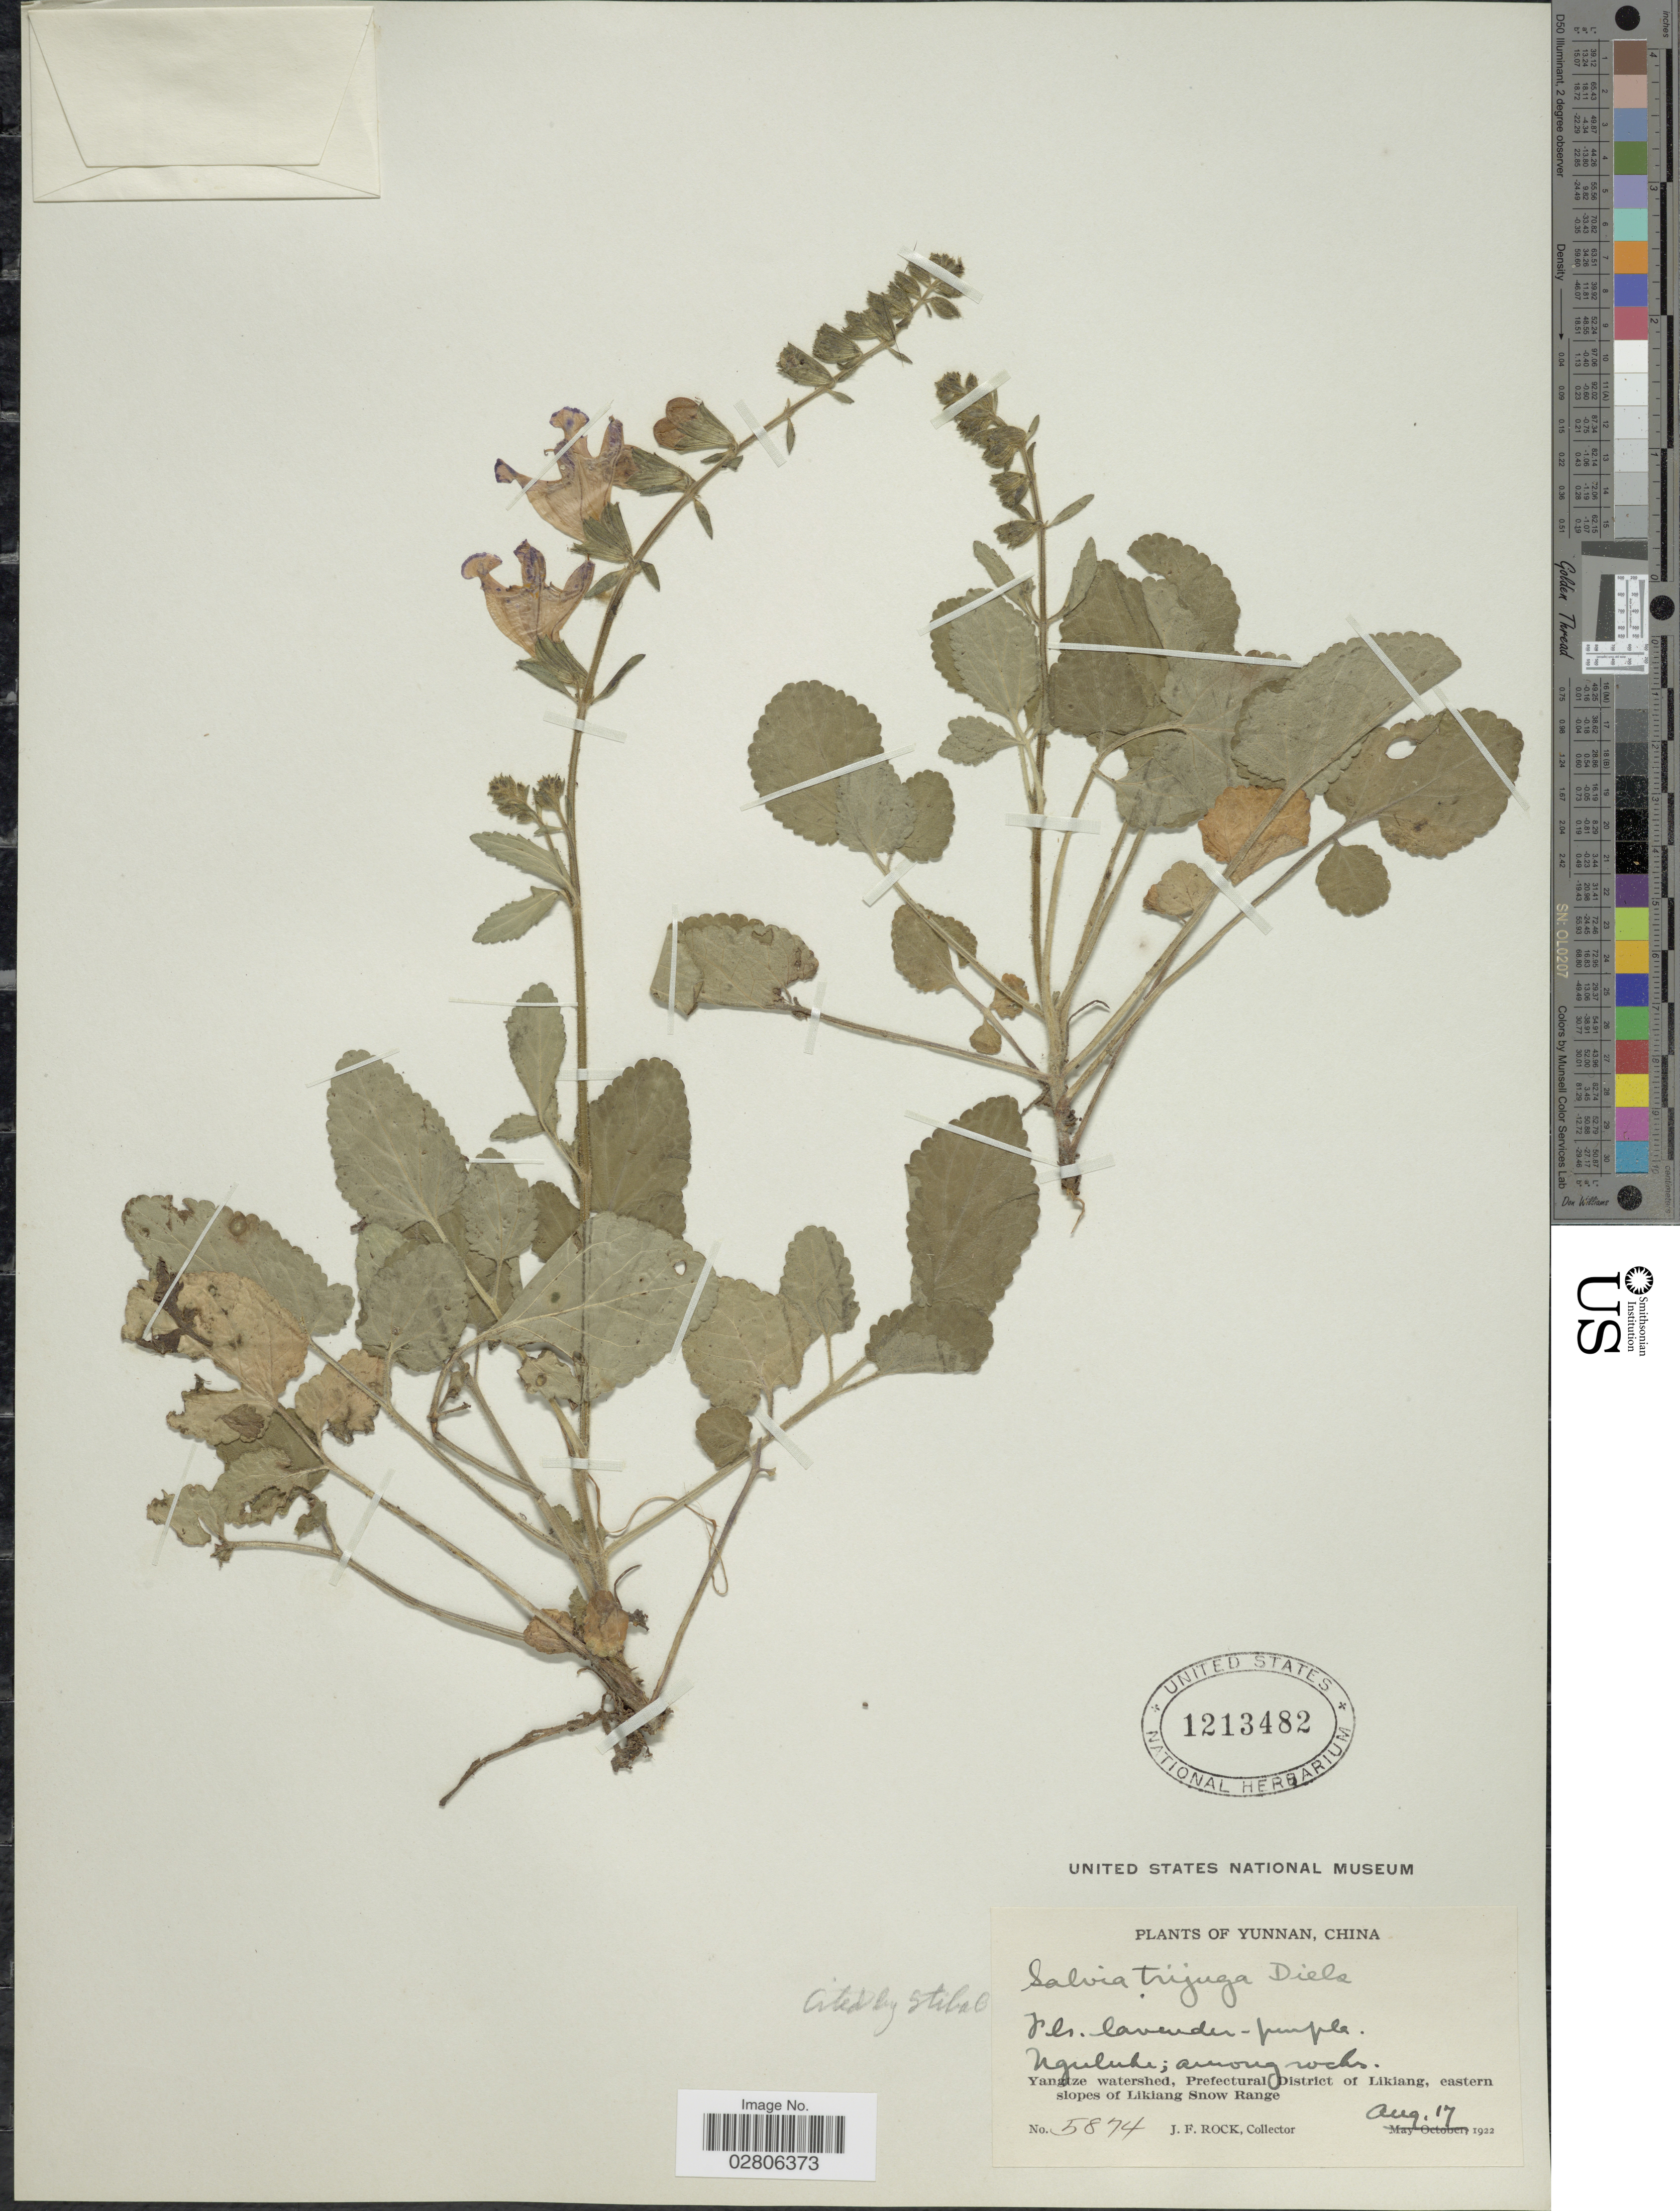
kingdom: Plantae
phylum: Tracheophyta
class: Magnoliopsida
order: Lamiales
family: Lamiaceae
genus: Salvia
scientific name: Salvia trijuga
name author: Diels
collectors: J. Rock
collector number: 5874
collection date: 1922-08-17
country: China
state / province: Yunnan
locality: Nguluke. Yangtze watershed, Prefectural District of Likiang, eastern slopes of Likiang Snow Range.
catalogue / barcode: US 1213482